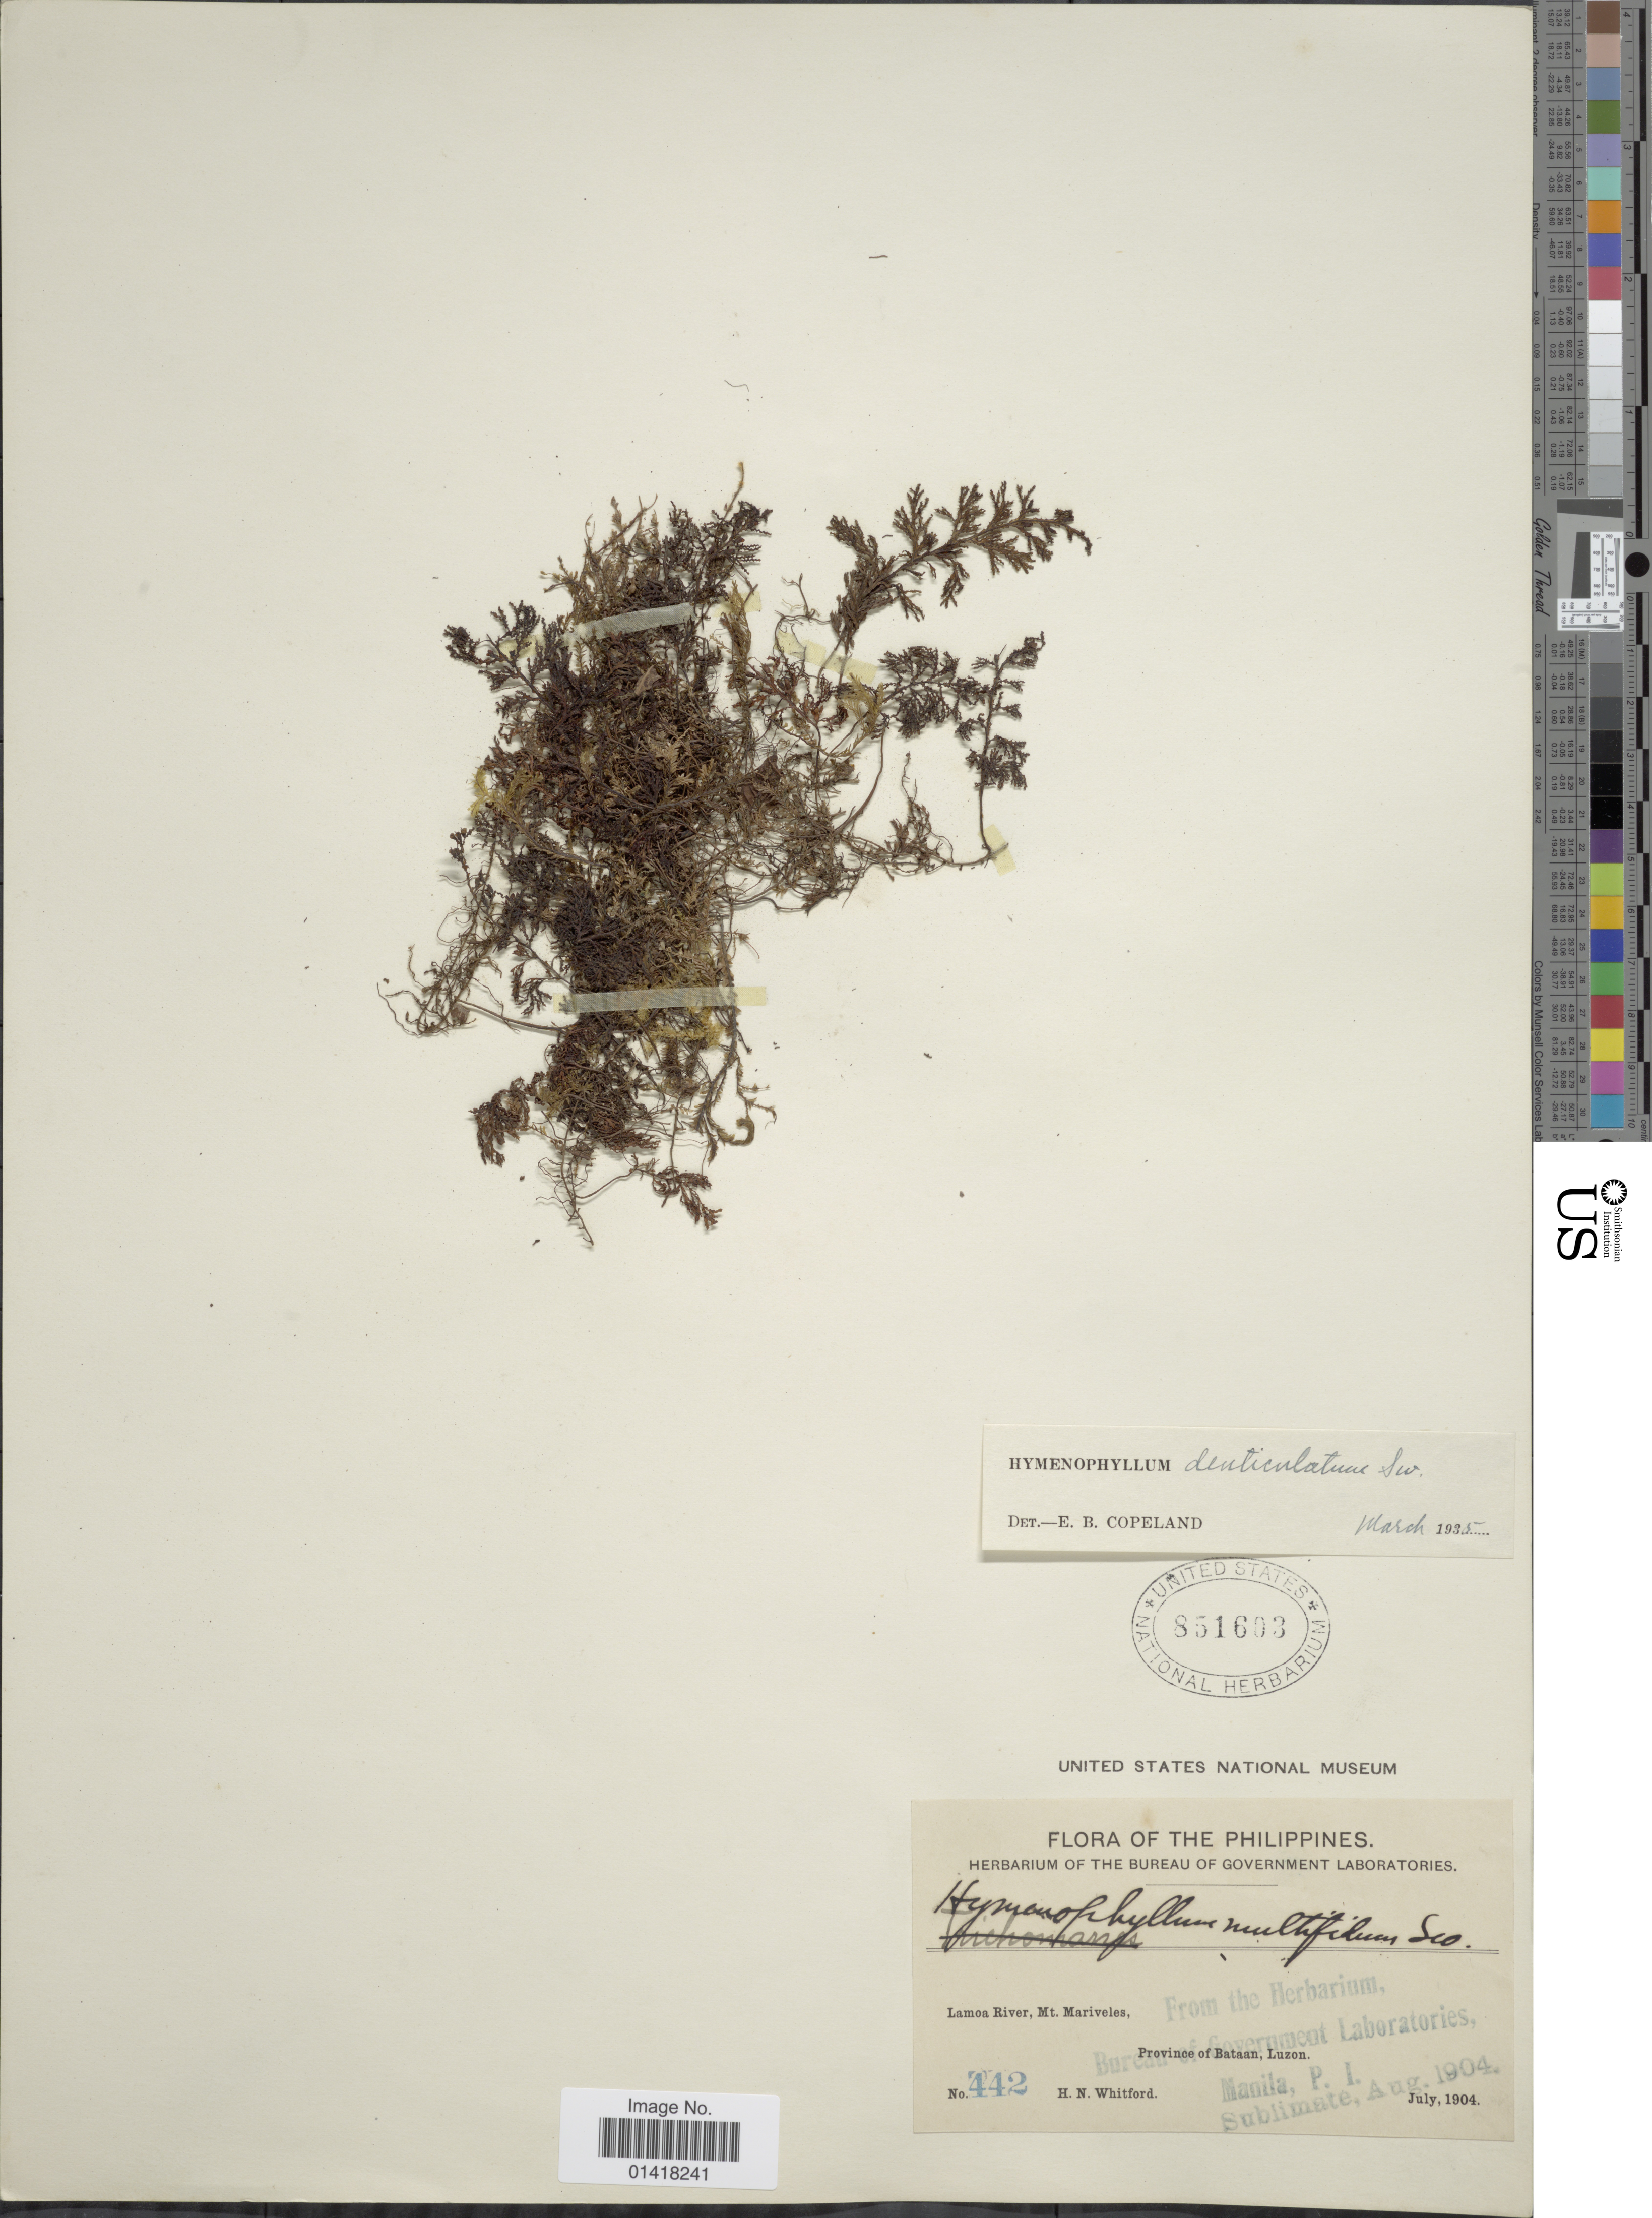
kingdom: Plantae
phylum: Tracheophyta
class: Polypodiopsida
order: Hymenophyllales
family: Hymenophyllaceae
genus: Hymenophyllum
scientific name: Hymenophyllum denticulatum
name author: Sw.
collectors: H. N. Whitford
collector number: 442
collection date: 1904-07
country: Philippines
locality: The Pkhilippines. Lamoa River, Mt. Mariveles, Province of Bataan, Luzon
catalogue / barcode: US 851603